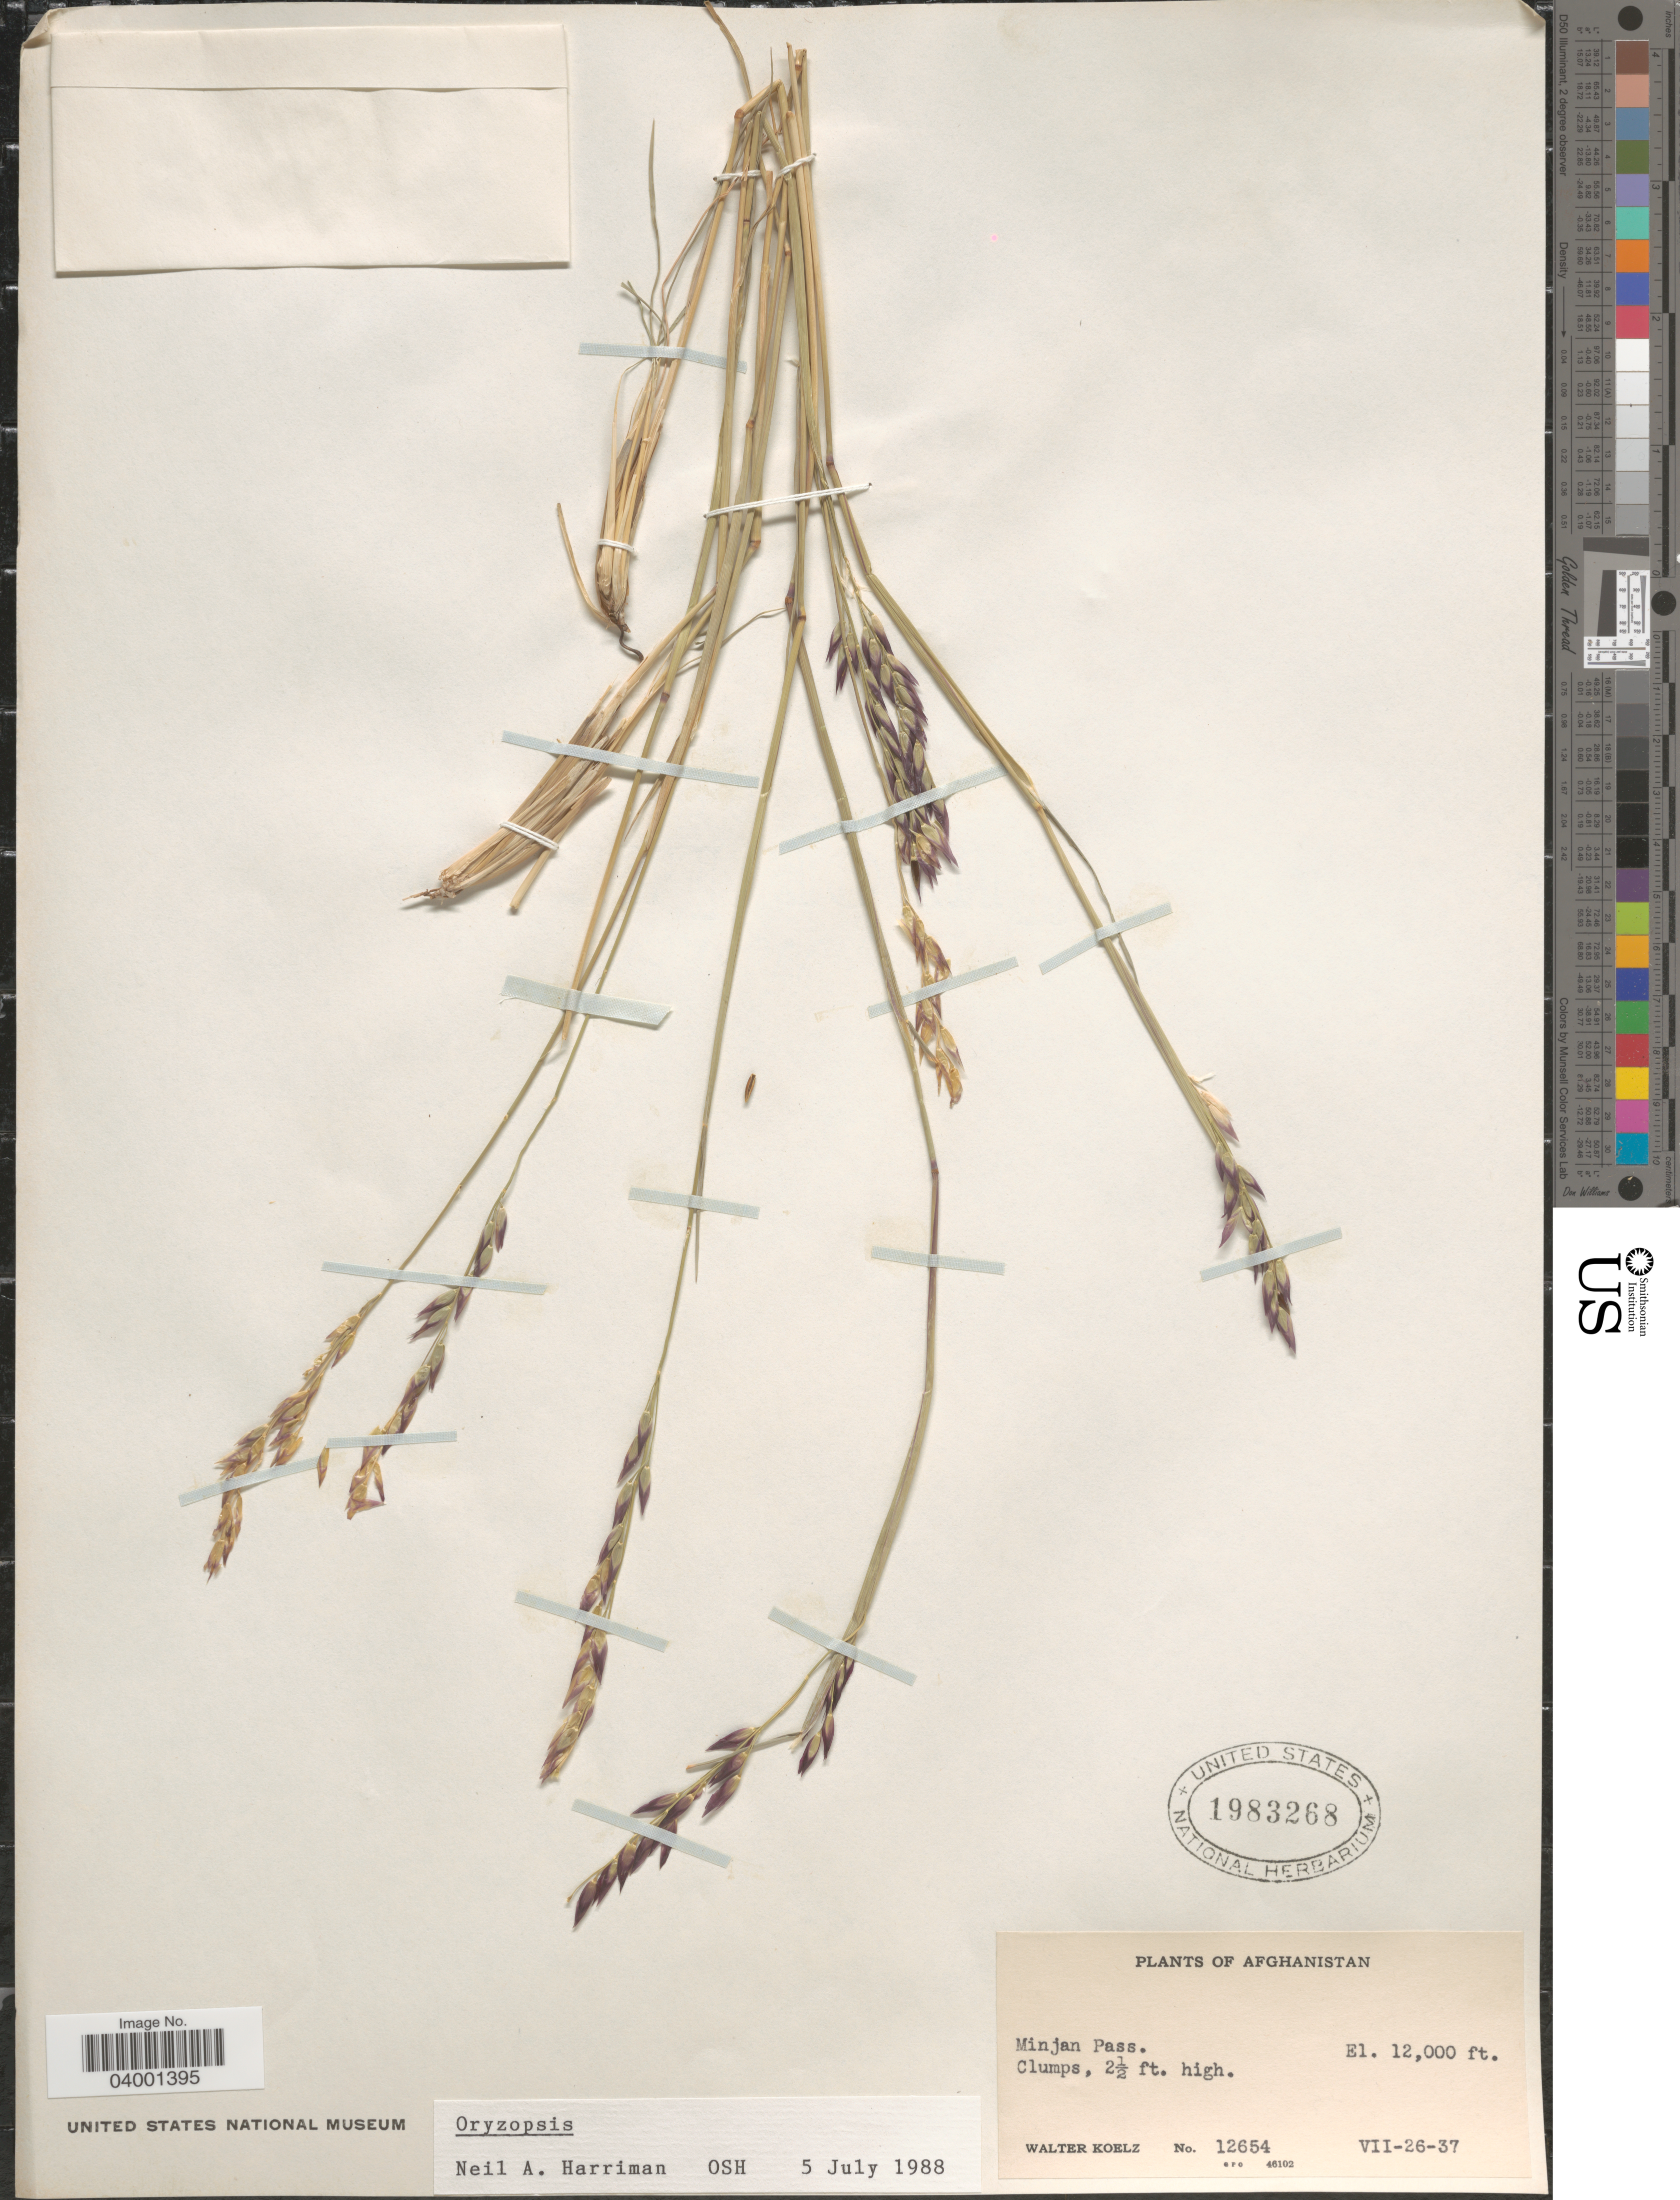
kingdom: Plantae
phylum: Tracheophyta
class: Liliopsida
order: Poales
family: Poaceae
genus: Piptatherum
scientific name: Piptatherum sp.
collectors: W. N. Koelz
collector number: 12654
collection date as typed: Transcribed d/m/y: 26/7/37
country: Afghanistan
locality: Minjan Pass.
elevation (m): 3658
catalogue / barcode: US 1983268